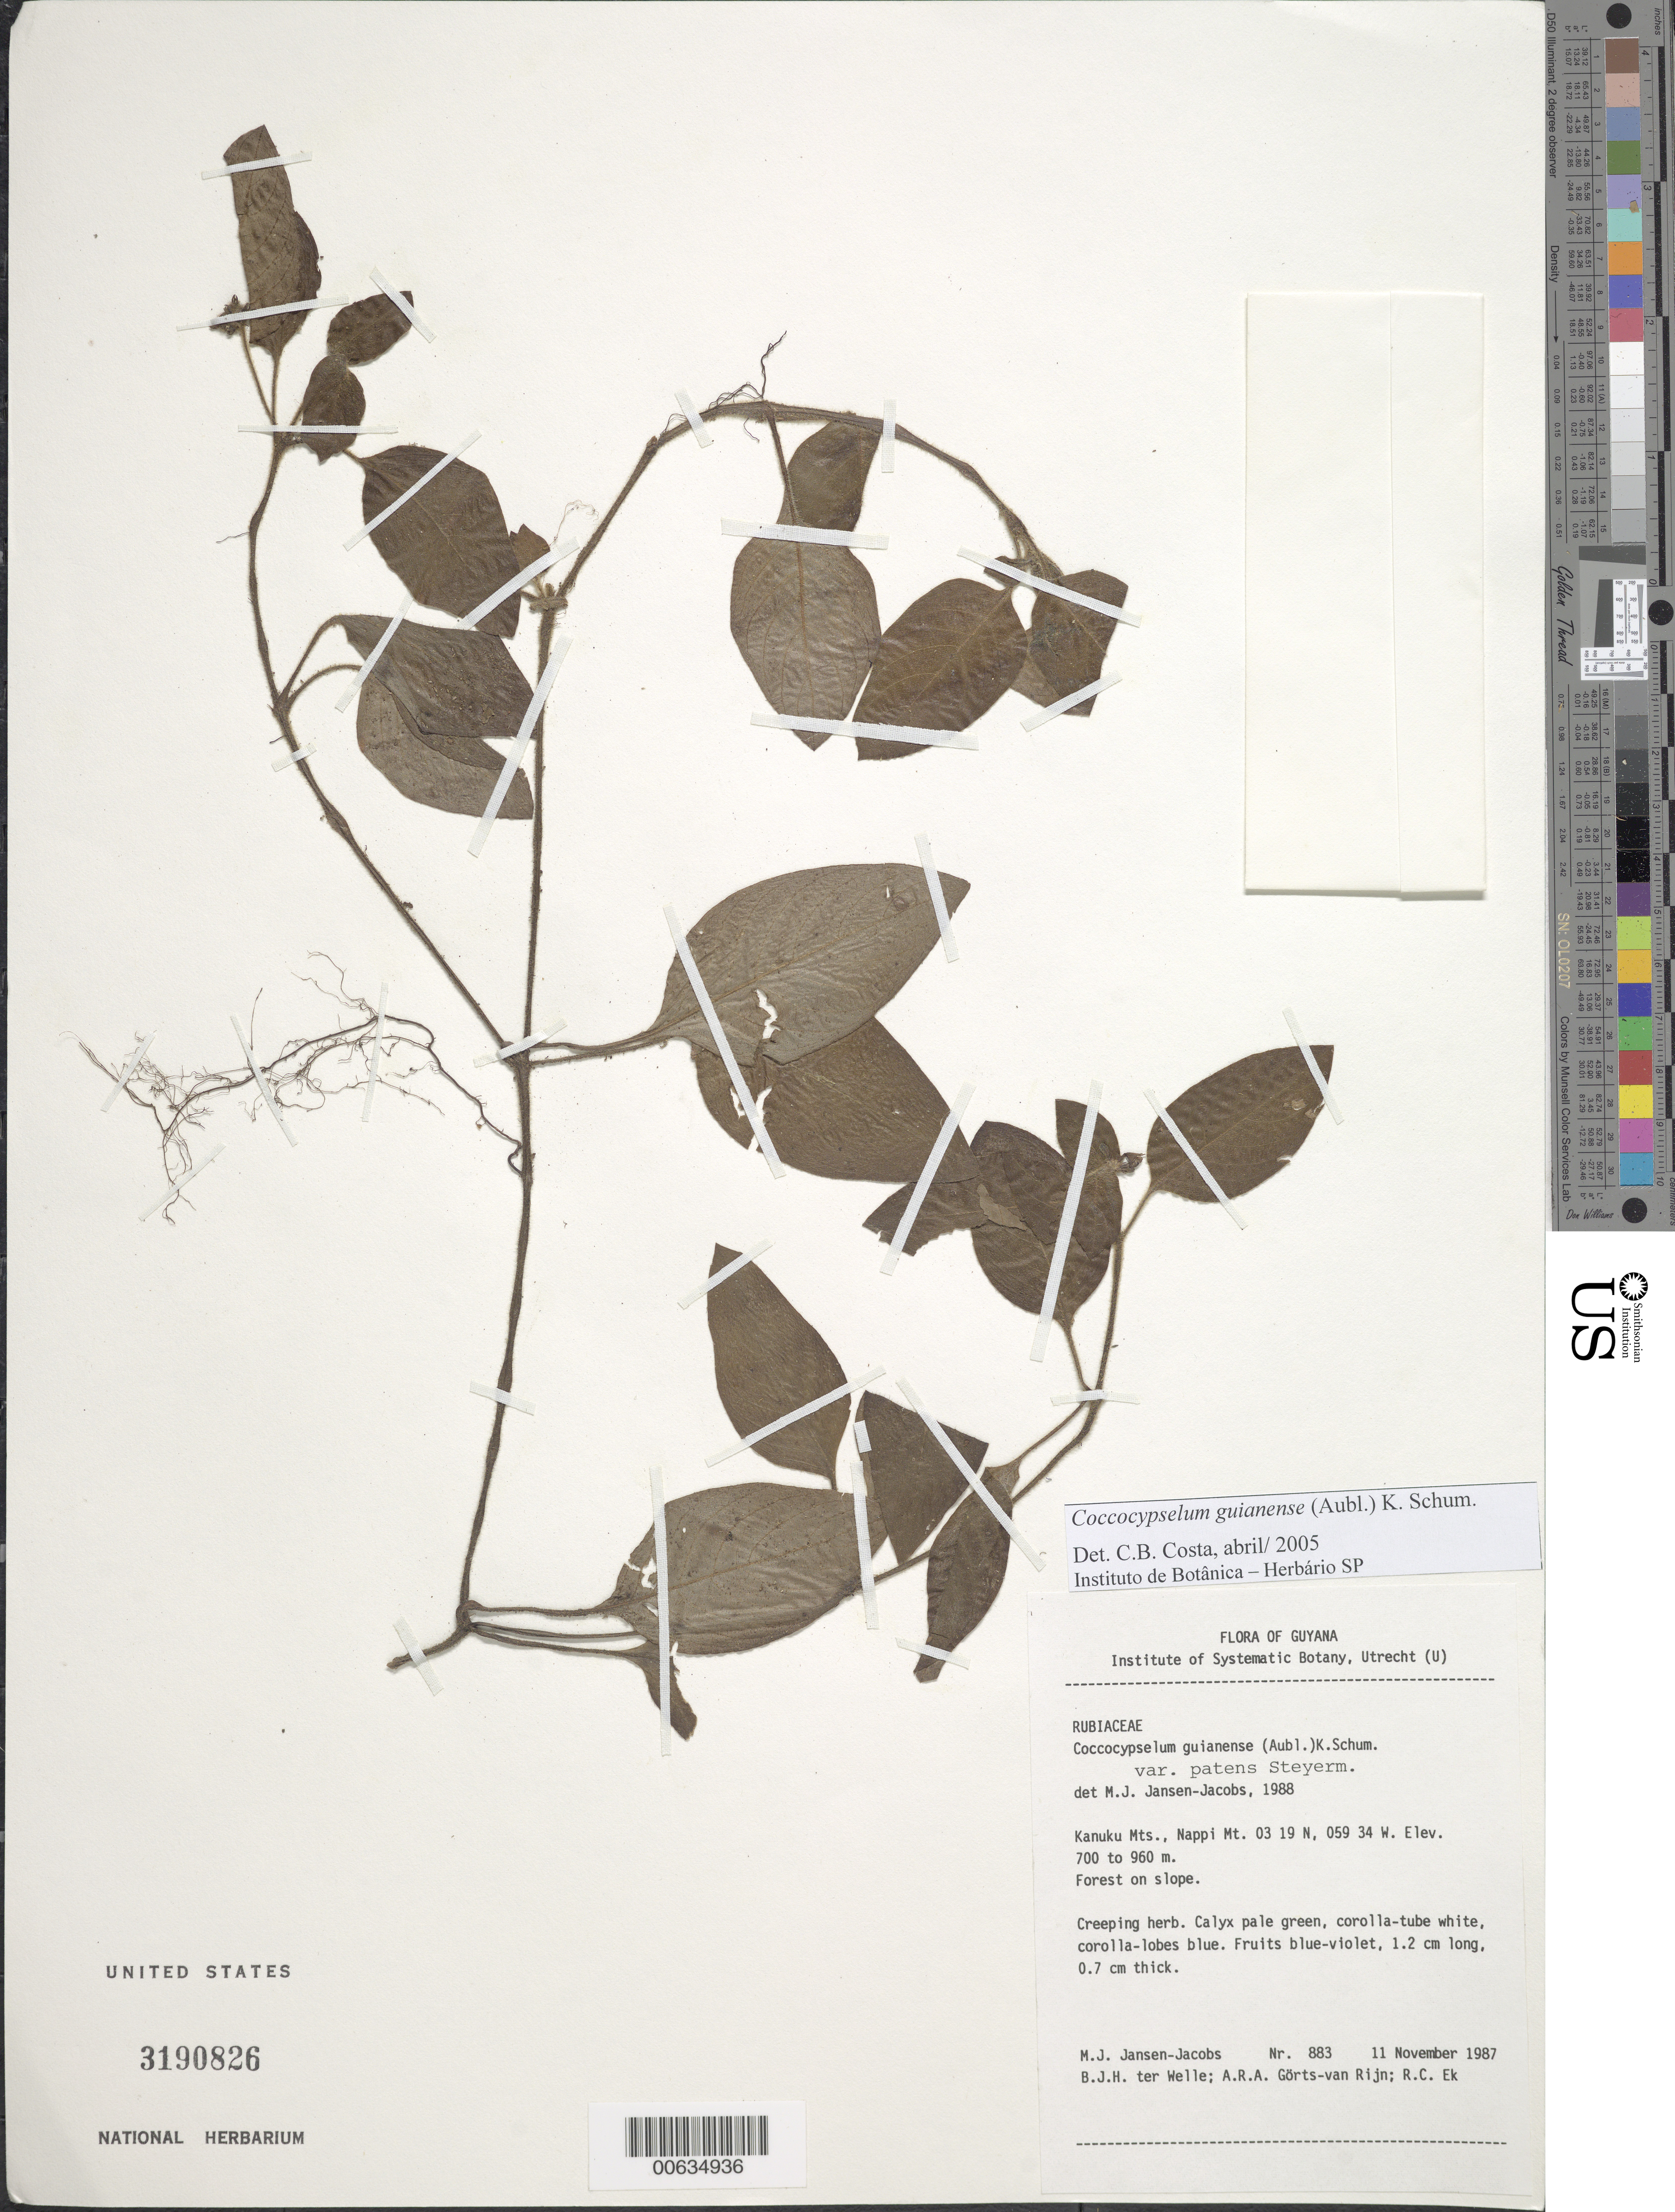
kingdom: Plantae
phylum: Tracheophyta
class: Magnoliopsida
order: Gentianales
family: Rubiaceae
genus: Coccocypselum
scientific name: Coccocypselum guianense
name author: (Aubl.) K. Schum.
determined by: Costa, C. B.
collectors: M. J. Jansen-Jacobs, B. Welle, A. .R. A. Görts-van Rijn & R. C. Ek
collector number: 883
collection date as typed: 11-Nov-87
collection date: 1987-11-11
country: Guyana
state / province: U. Takutu-U. Essequibo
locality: Kanuku Mts., Nappi Mt.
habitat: Forest on slope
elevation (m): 700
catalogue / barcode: US 3190826